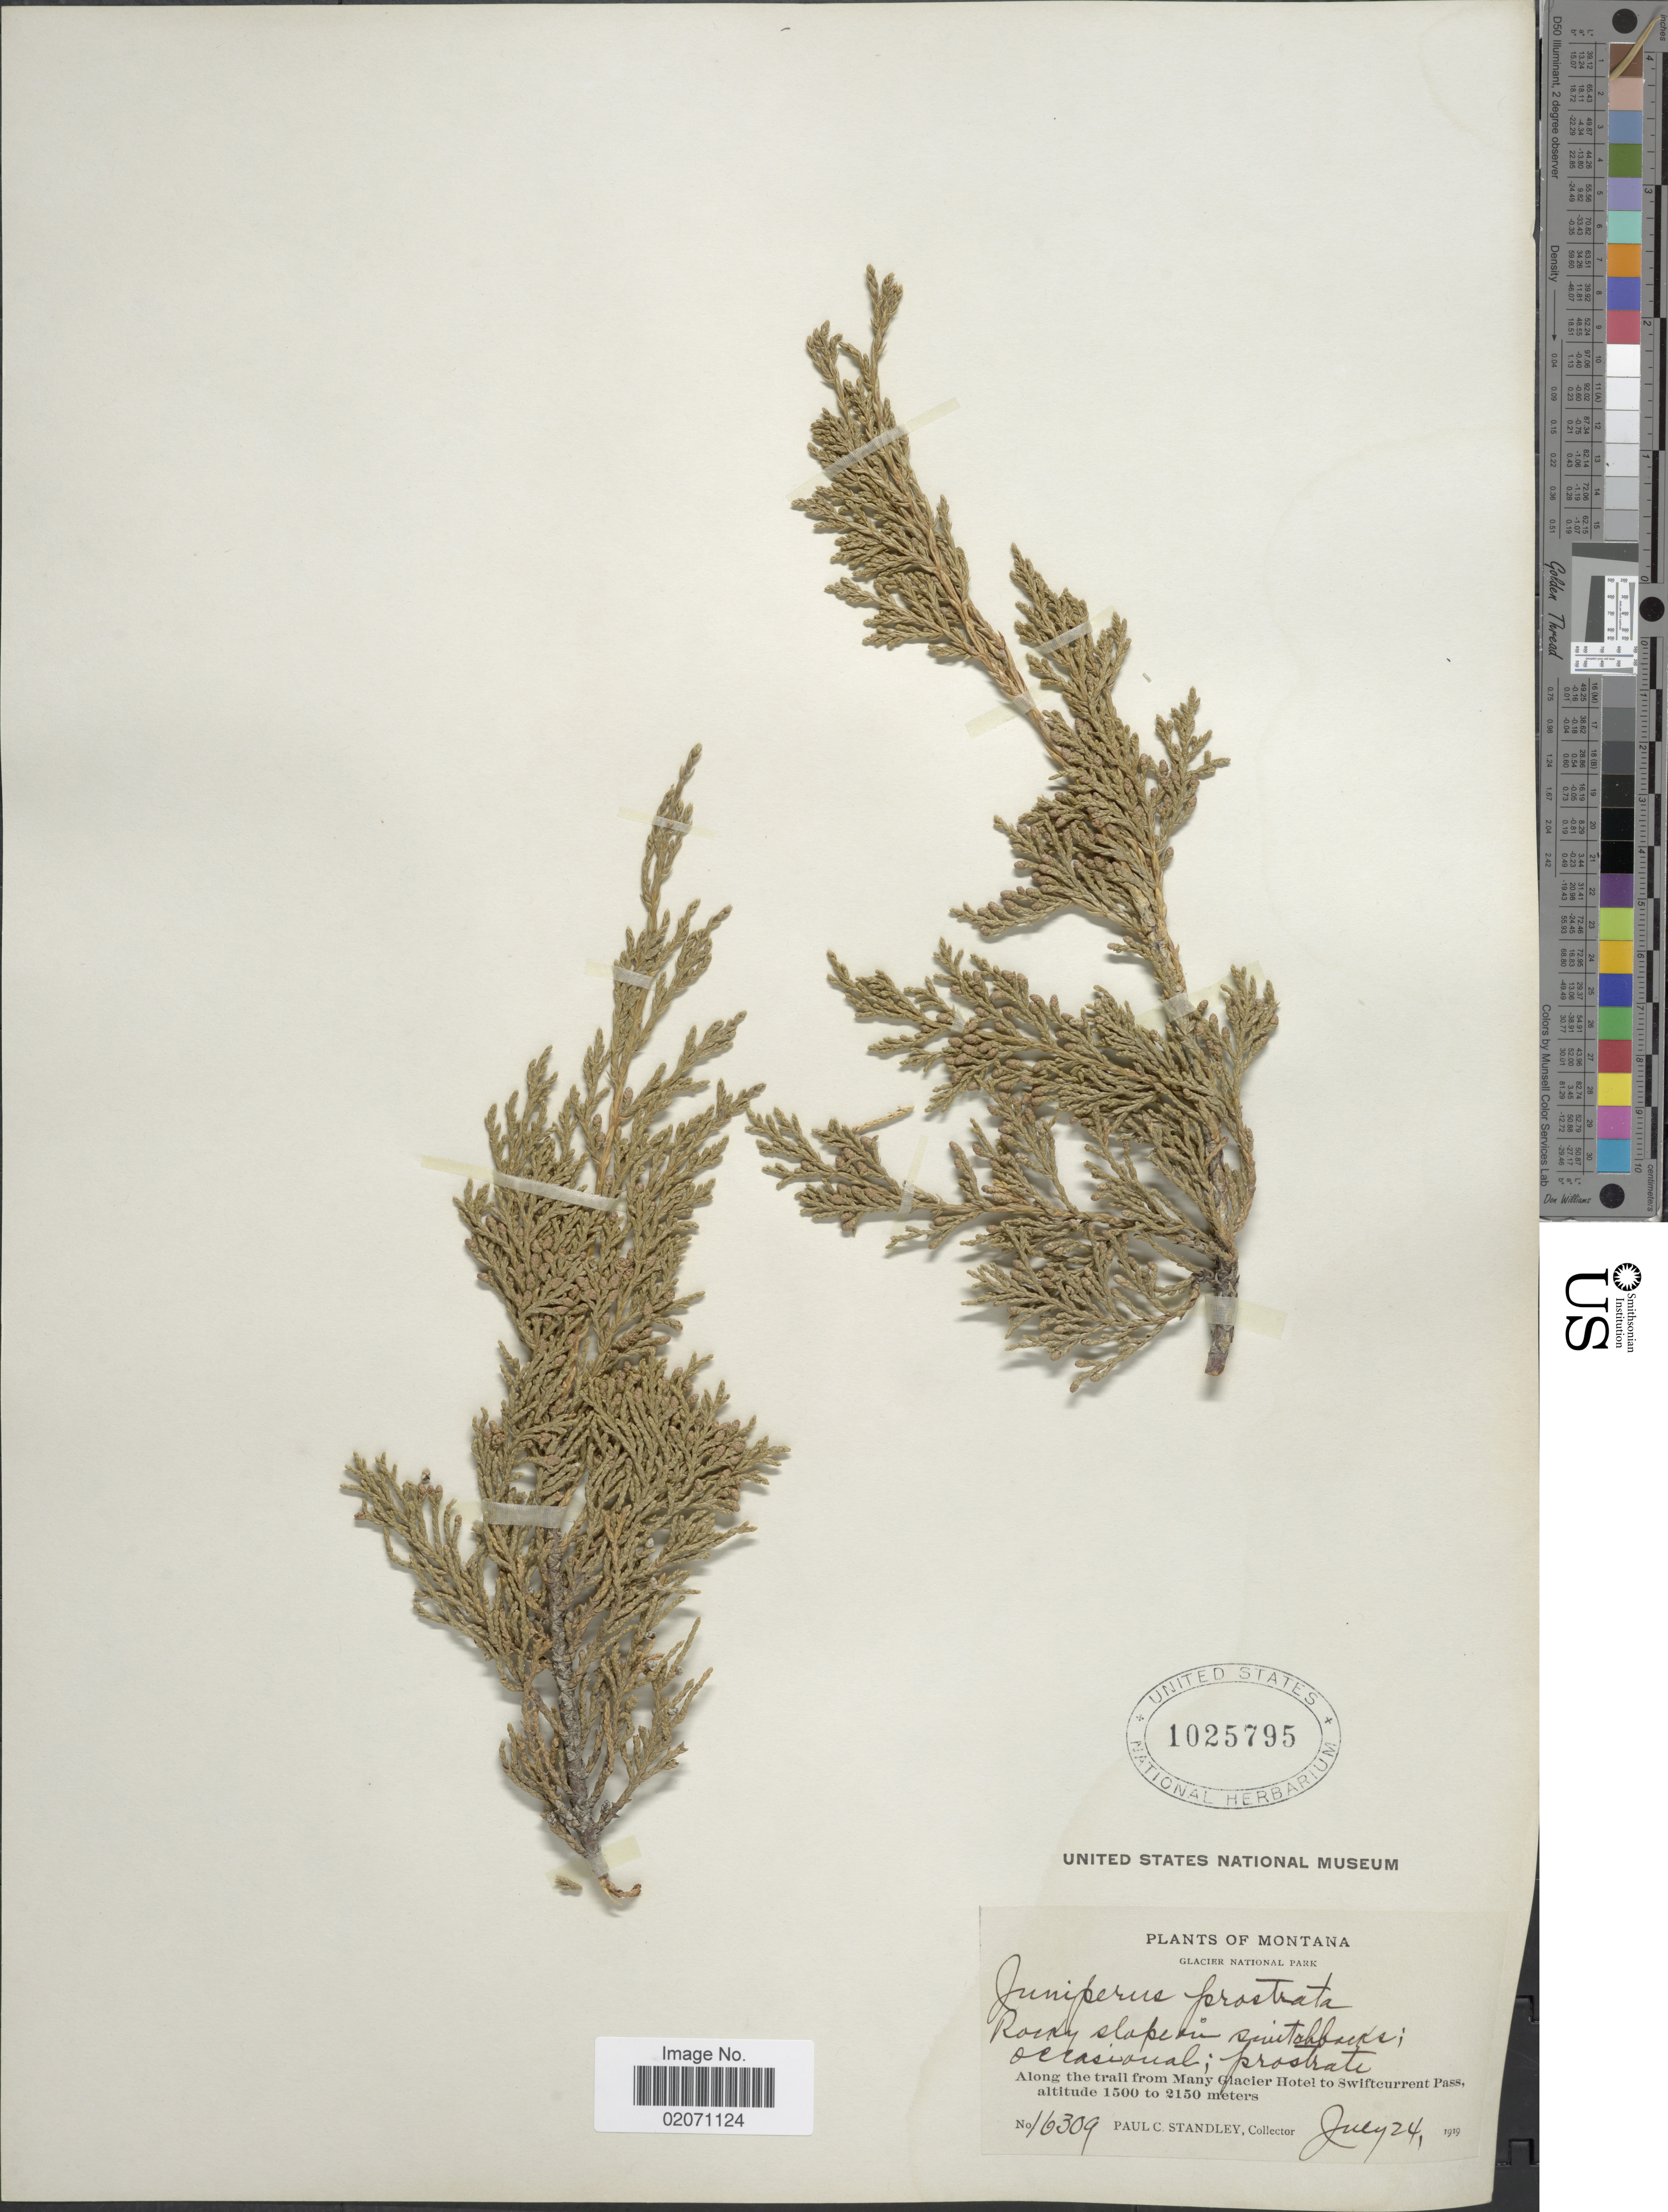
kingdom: Plantae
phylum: Tracheophyta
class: Pinopsida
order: Pinales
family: Cupressaceae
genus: Juniperus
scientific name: Juniperus horizontalis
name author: Moench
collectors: P. C. Standley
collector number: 16309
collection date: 1919-07-24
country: United States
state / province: Montana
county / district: Glacier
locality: Glacier National Park, along the trail from Many Glacier Hotel to Swiftcurrent Pass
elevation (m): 1500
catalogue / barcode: US 1025795